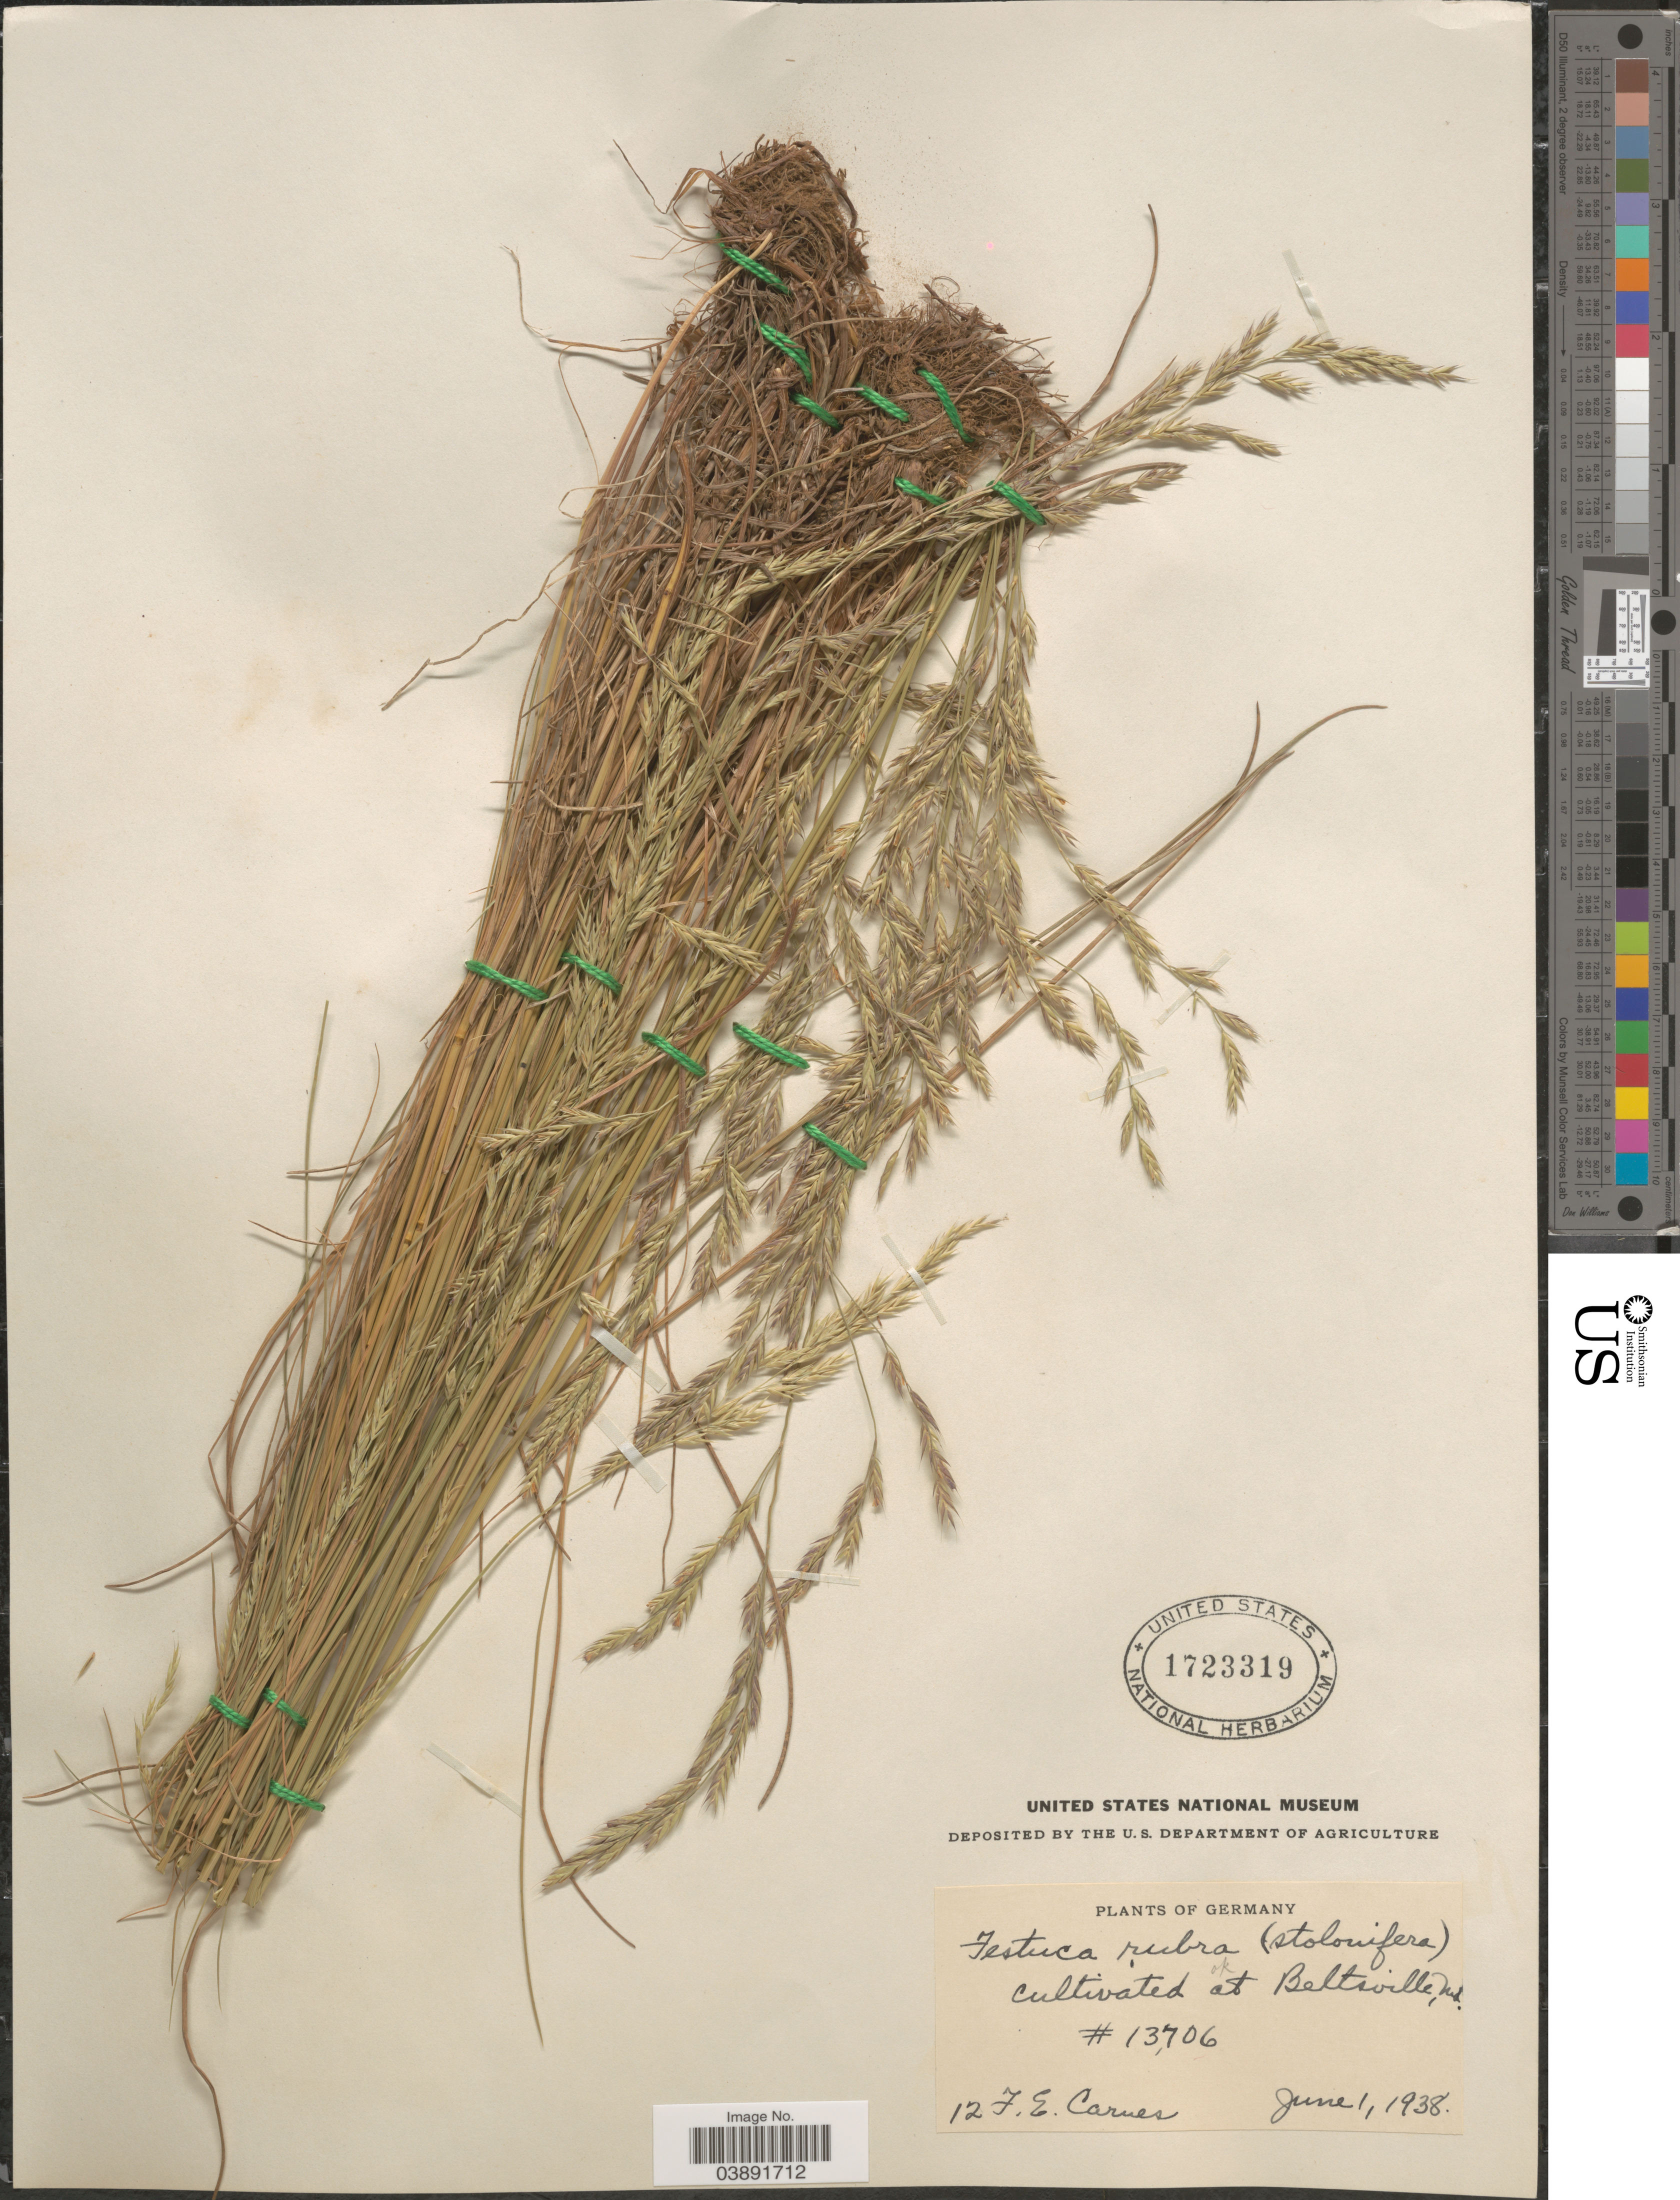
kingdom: Plantae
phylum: Tracheophyta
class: Liliopsida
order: Poales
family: Poaceae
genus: Festuca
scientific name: Festuca rubra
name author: L.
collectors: F. Carnes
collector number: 12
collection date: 1938-06-01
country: United States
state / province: Maryland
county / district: Prince George's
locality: Beltsville.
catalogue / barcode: US 1723319